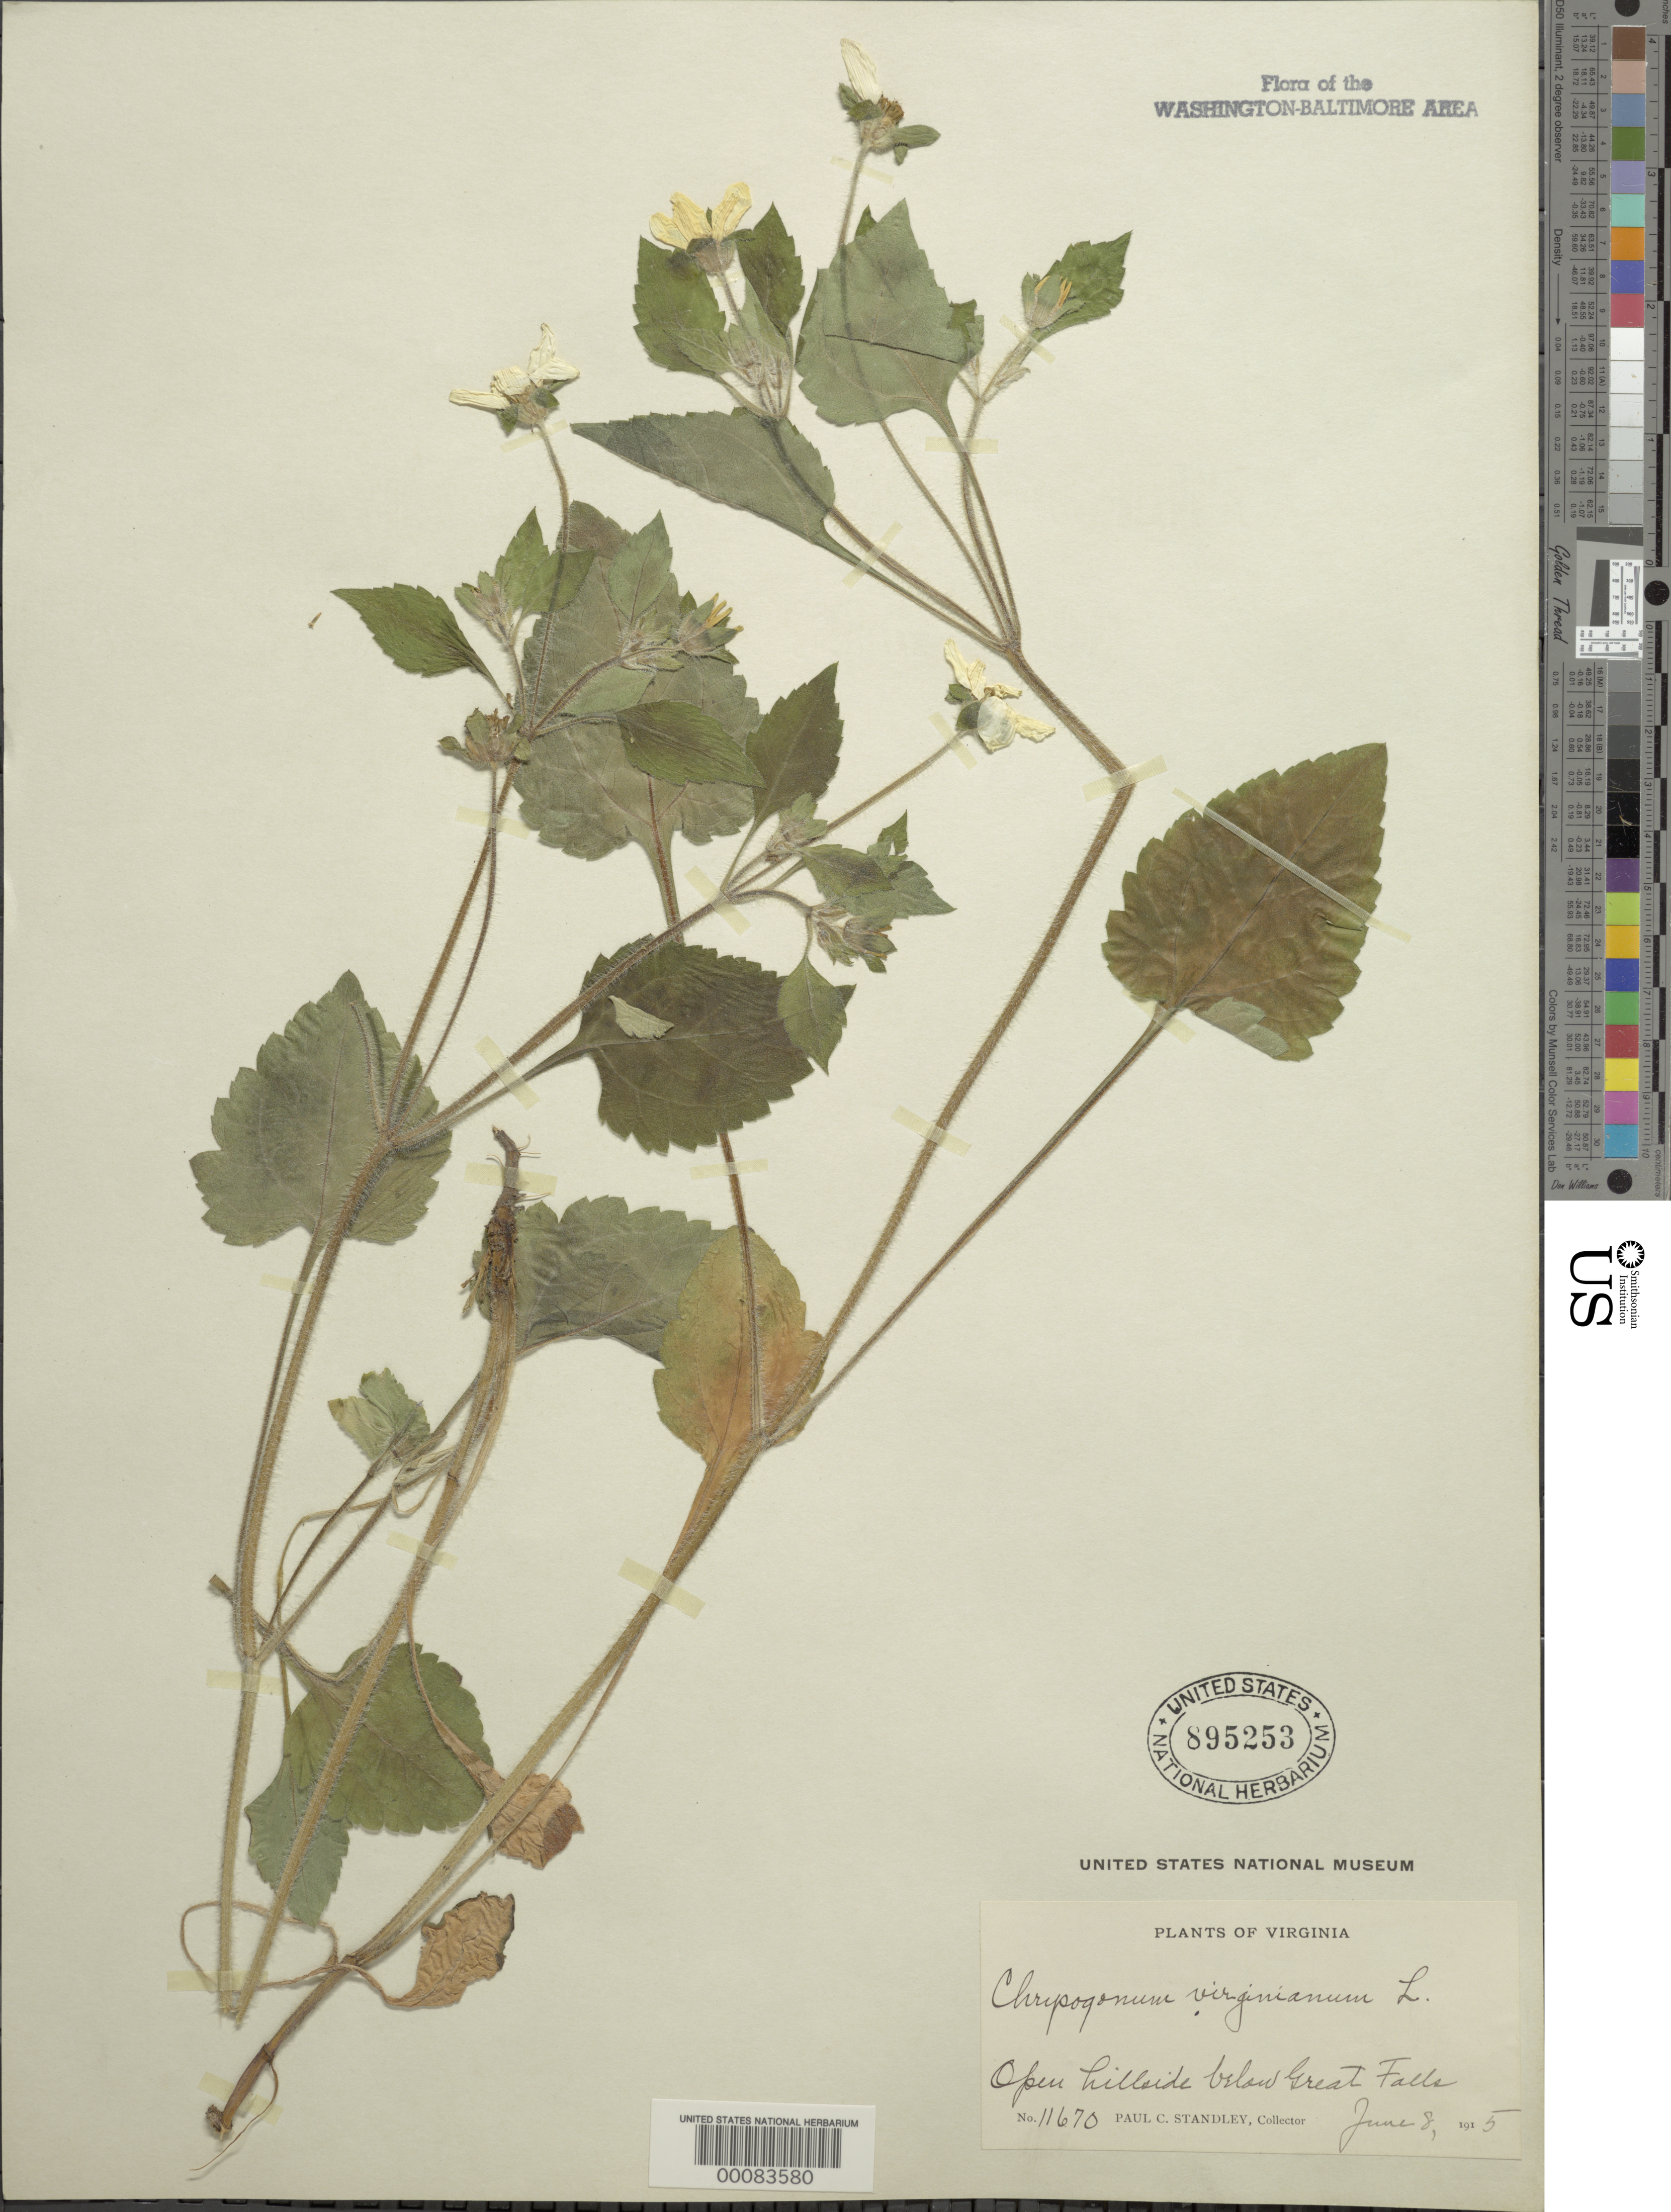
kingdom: Plantae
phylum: Tracheophyta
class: Magnoliopsida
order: Asterales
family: Asteraceae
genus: Chrysogonum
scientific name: Chrysogonum virginianum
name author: L.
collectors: P. C. Standley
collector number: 11670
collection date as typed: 08 Jun 1915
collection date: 1915-06-08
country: United States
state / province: Virginia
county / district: Fairfax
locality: Below Great Falls C. & O. Canal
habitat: Open hillside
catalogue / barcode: US 895253